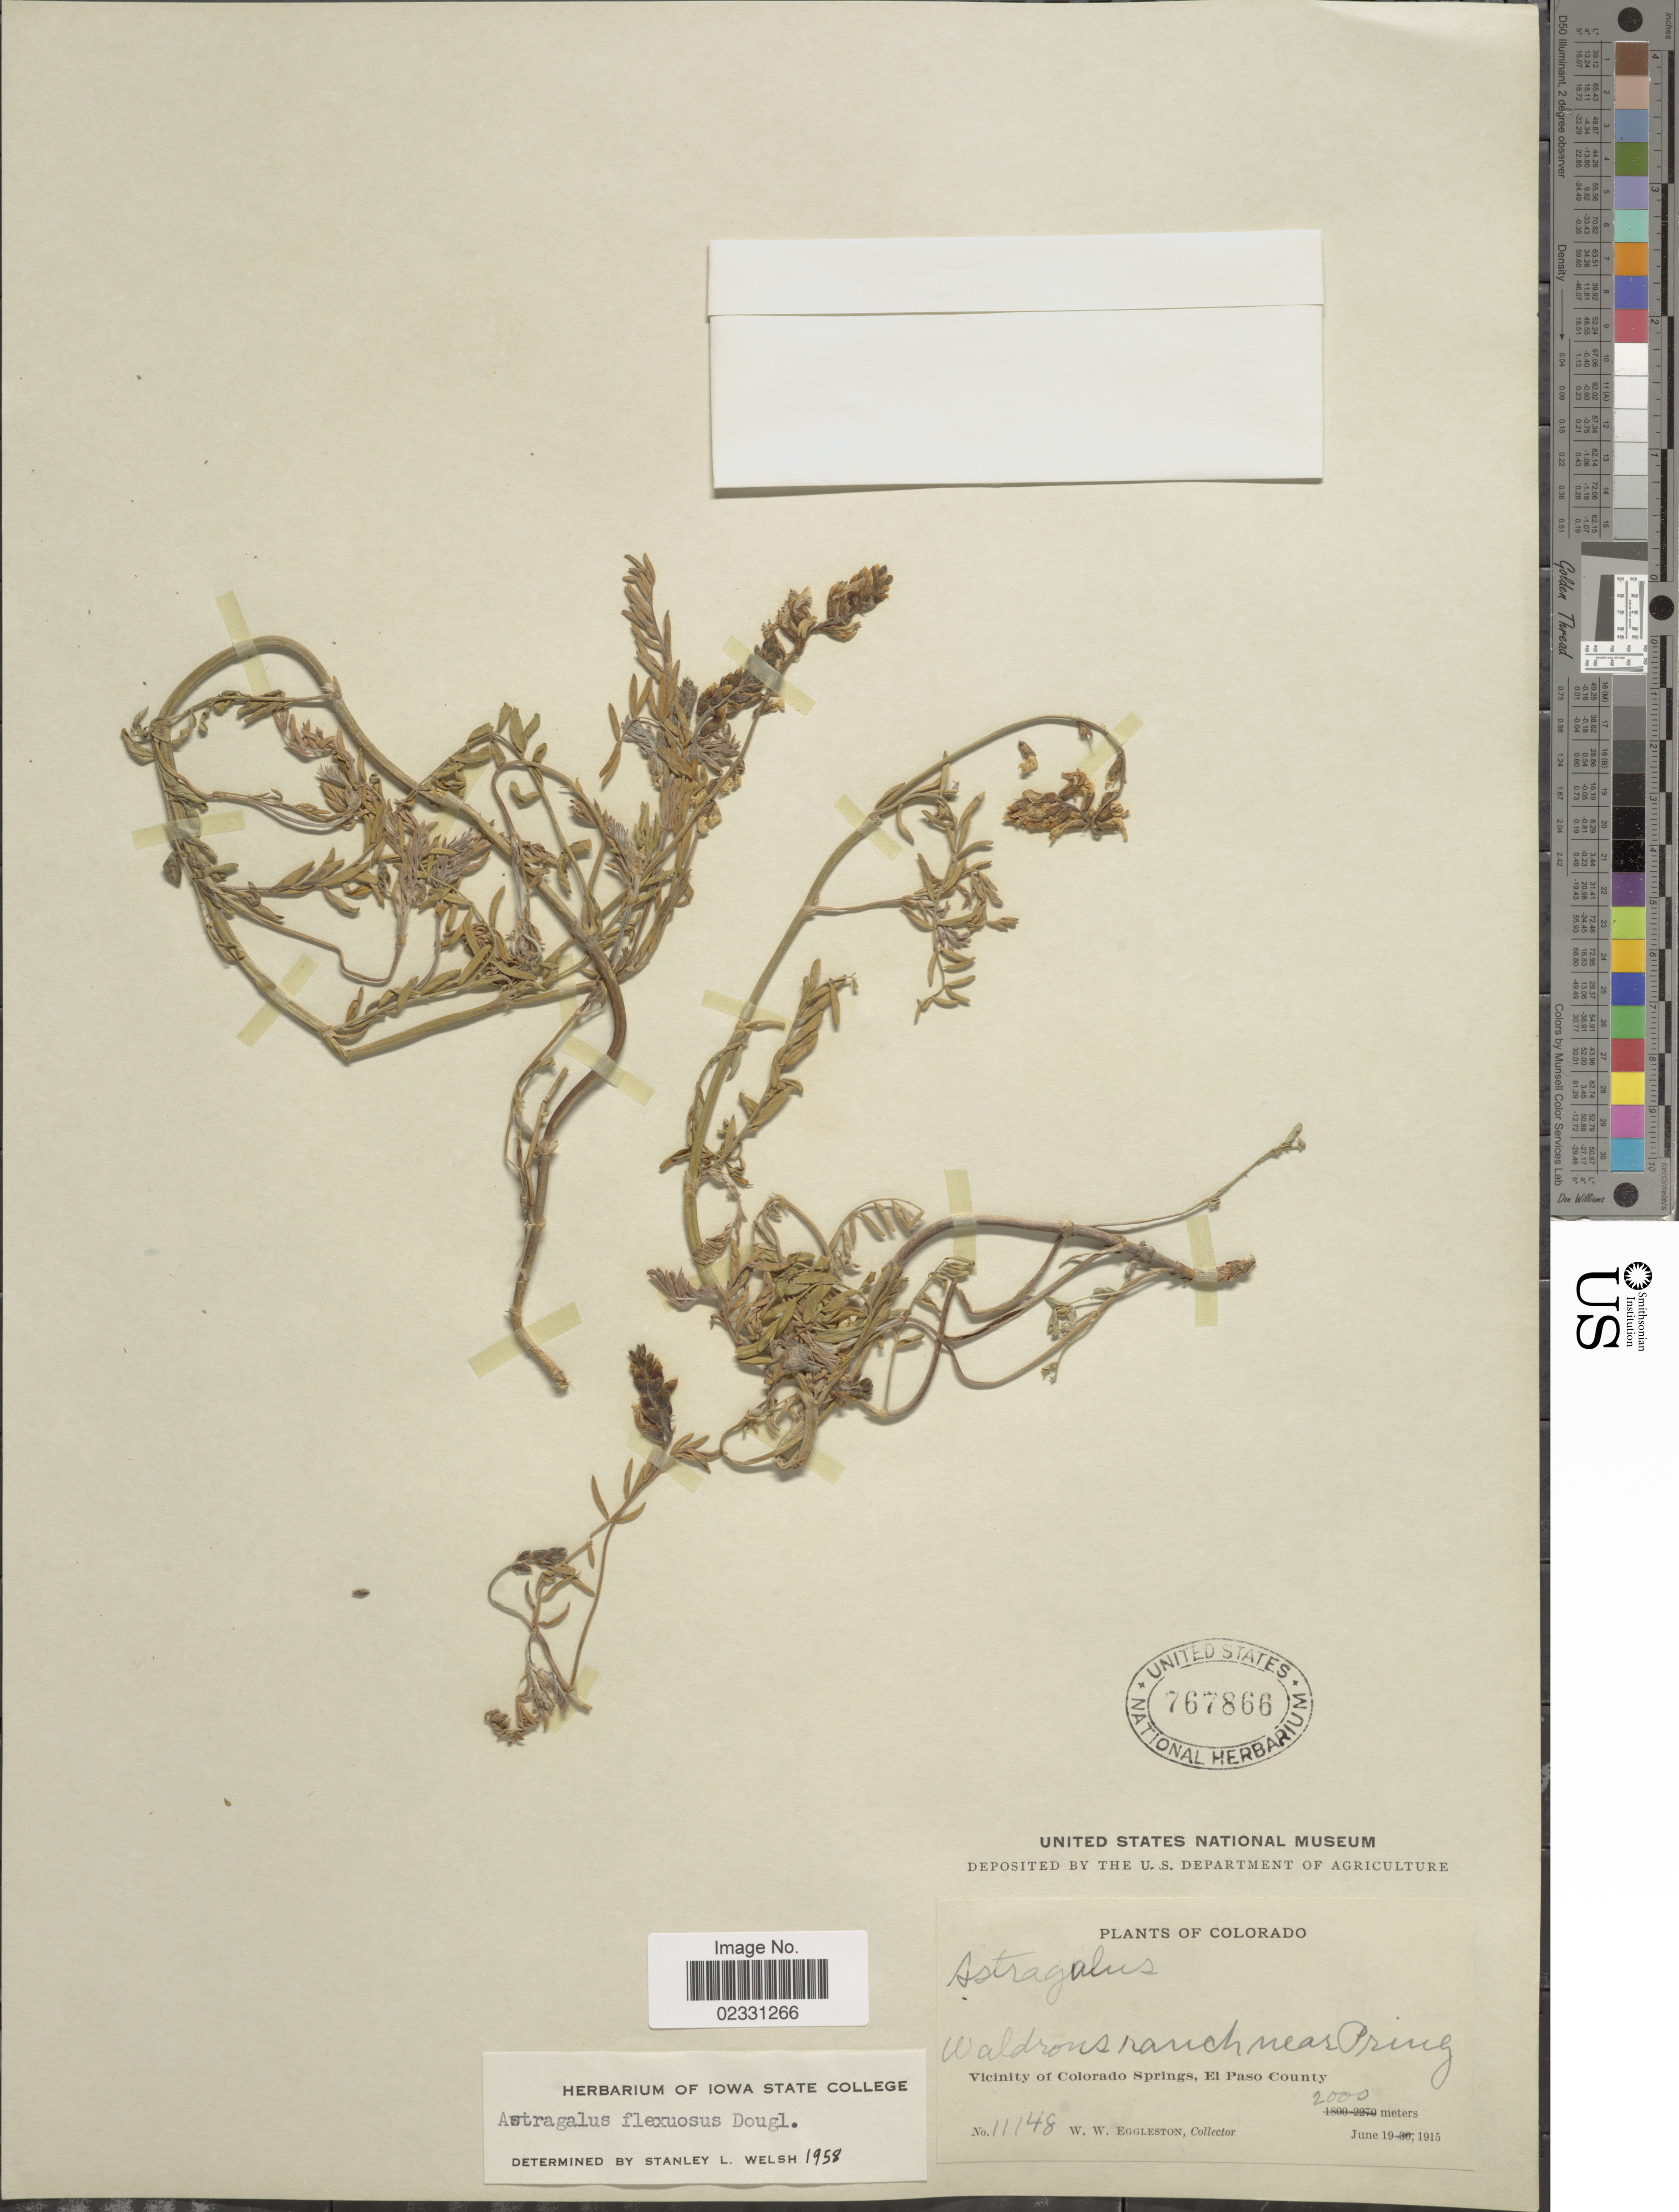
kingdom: Plantae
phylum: Tracheophyta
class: Magnoliopsida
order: Fabales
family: Fabaceae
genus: Astragalus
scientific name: Astragalus flexuosus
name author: (Hook.) Douglas ex G. Don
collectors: W. W. Eggleston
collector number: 11148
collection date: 1915-06-19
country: United States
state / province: Colorado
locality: Waldrons ranch near Pring. Vicinity of Colorado Springs, El Paso County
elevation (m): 2000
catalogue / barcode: US 767866